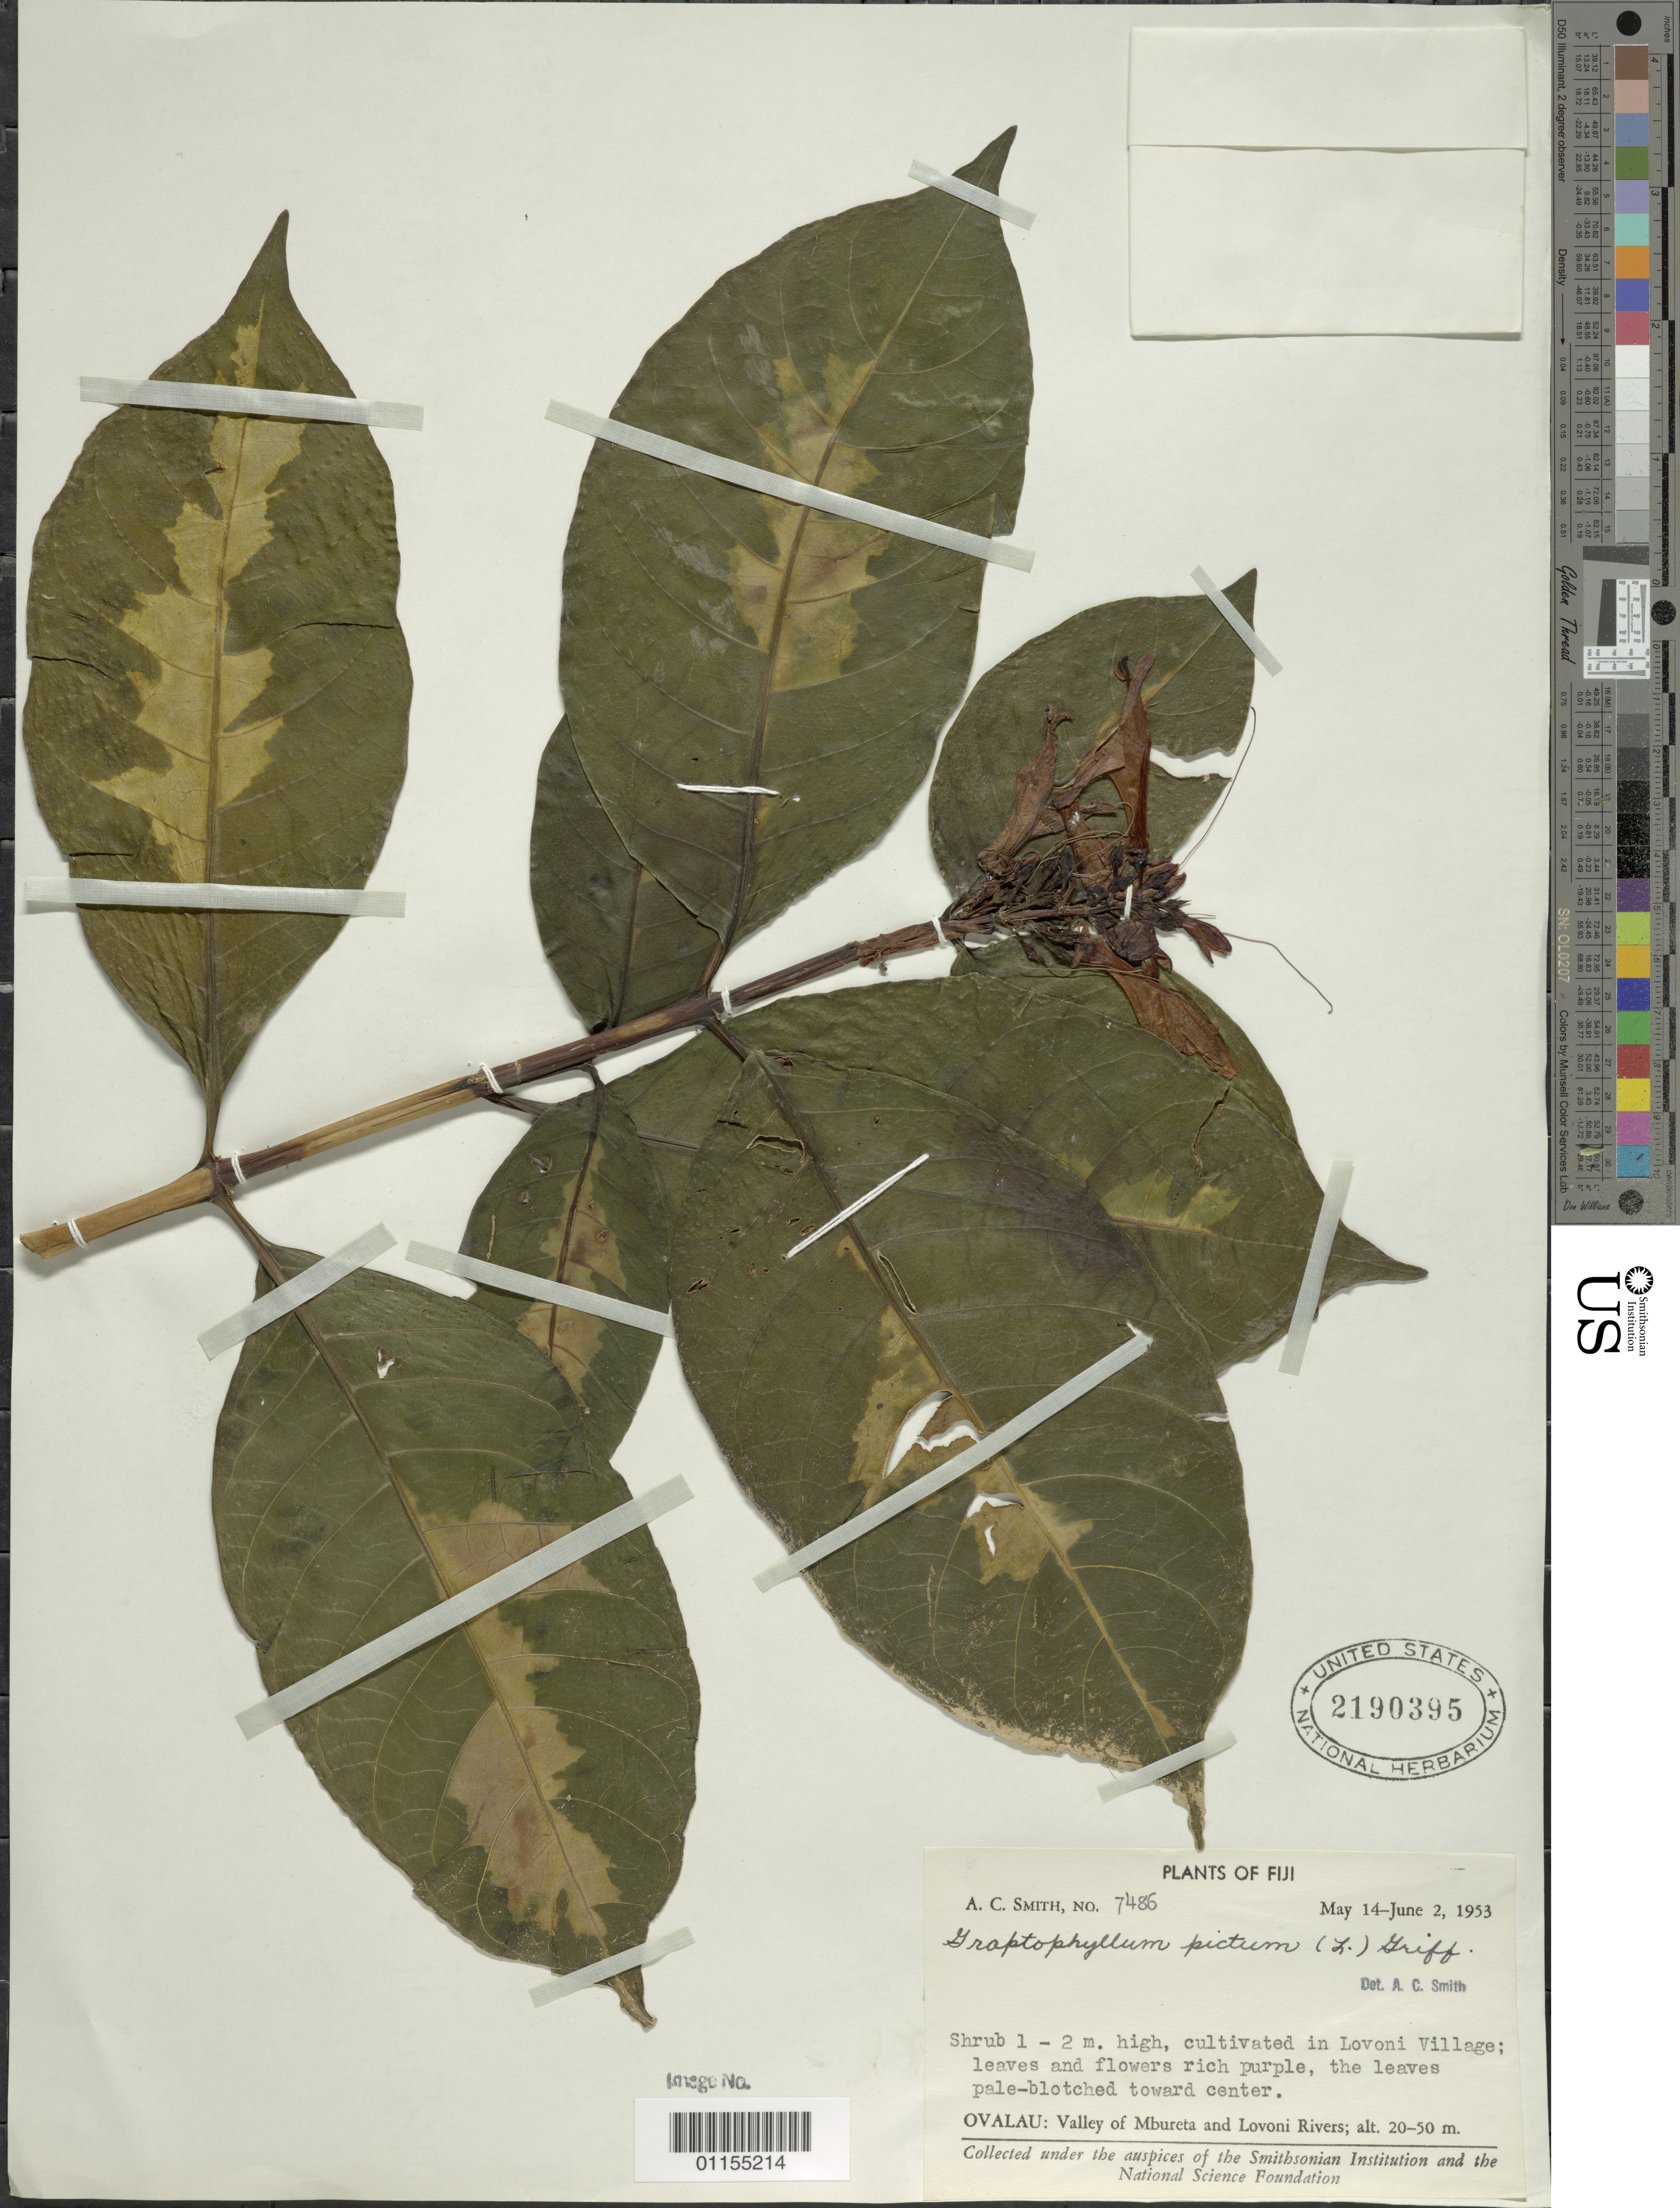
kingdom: Plantae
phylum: Tracheophyta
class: Magnoliopsida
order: Lamiales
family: Acanthaceae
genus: Graptophyllum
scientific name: Graptophyllum pictum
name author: (L.) Griff.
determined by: Smith, A. C.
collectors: A. C. Smith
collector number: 7486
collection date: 1953-05-14/1953-06-02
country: Fiji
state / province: Ovalau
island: Viti Levu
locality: Valley of Mbureta and Lovoni Rivers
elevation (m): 20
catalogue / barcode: US 2190395